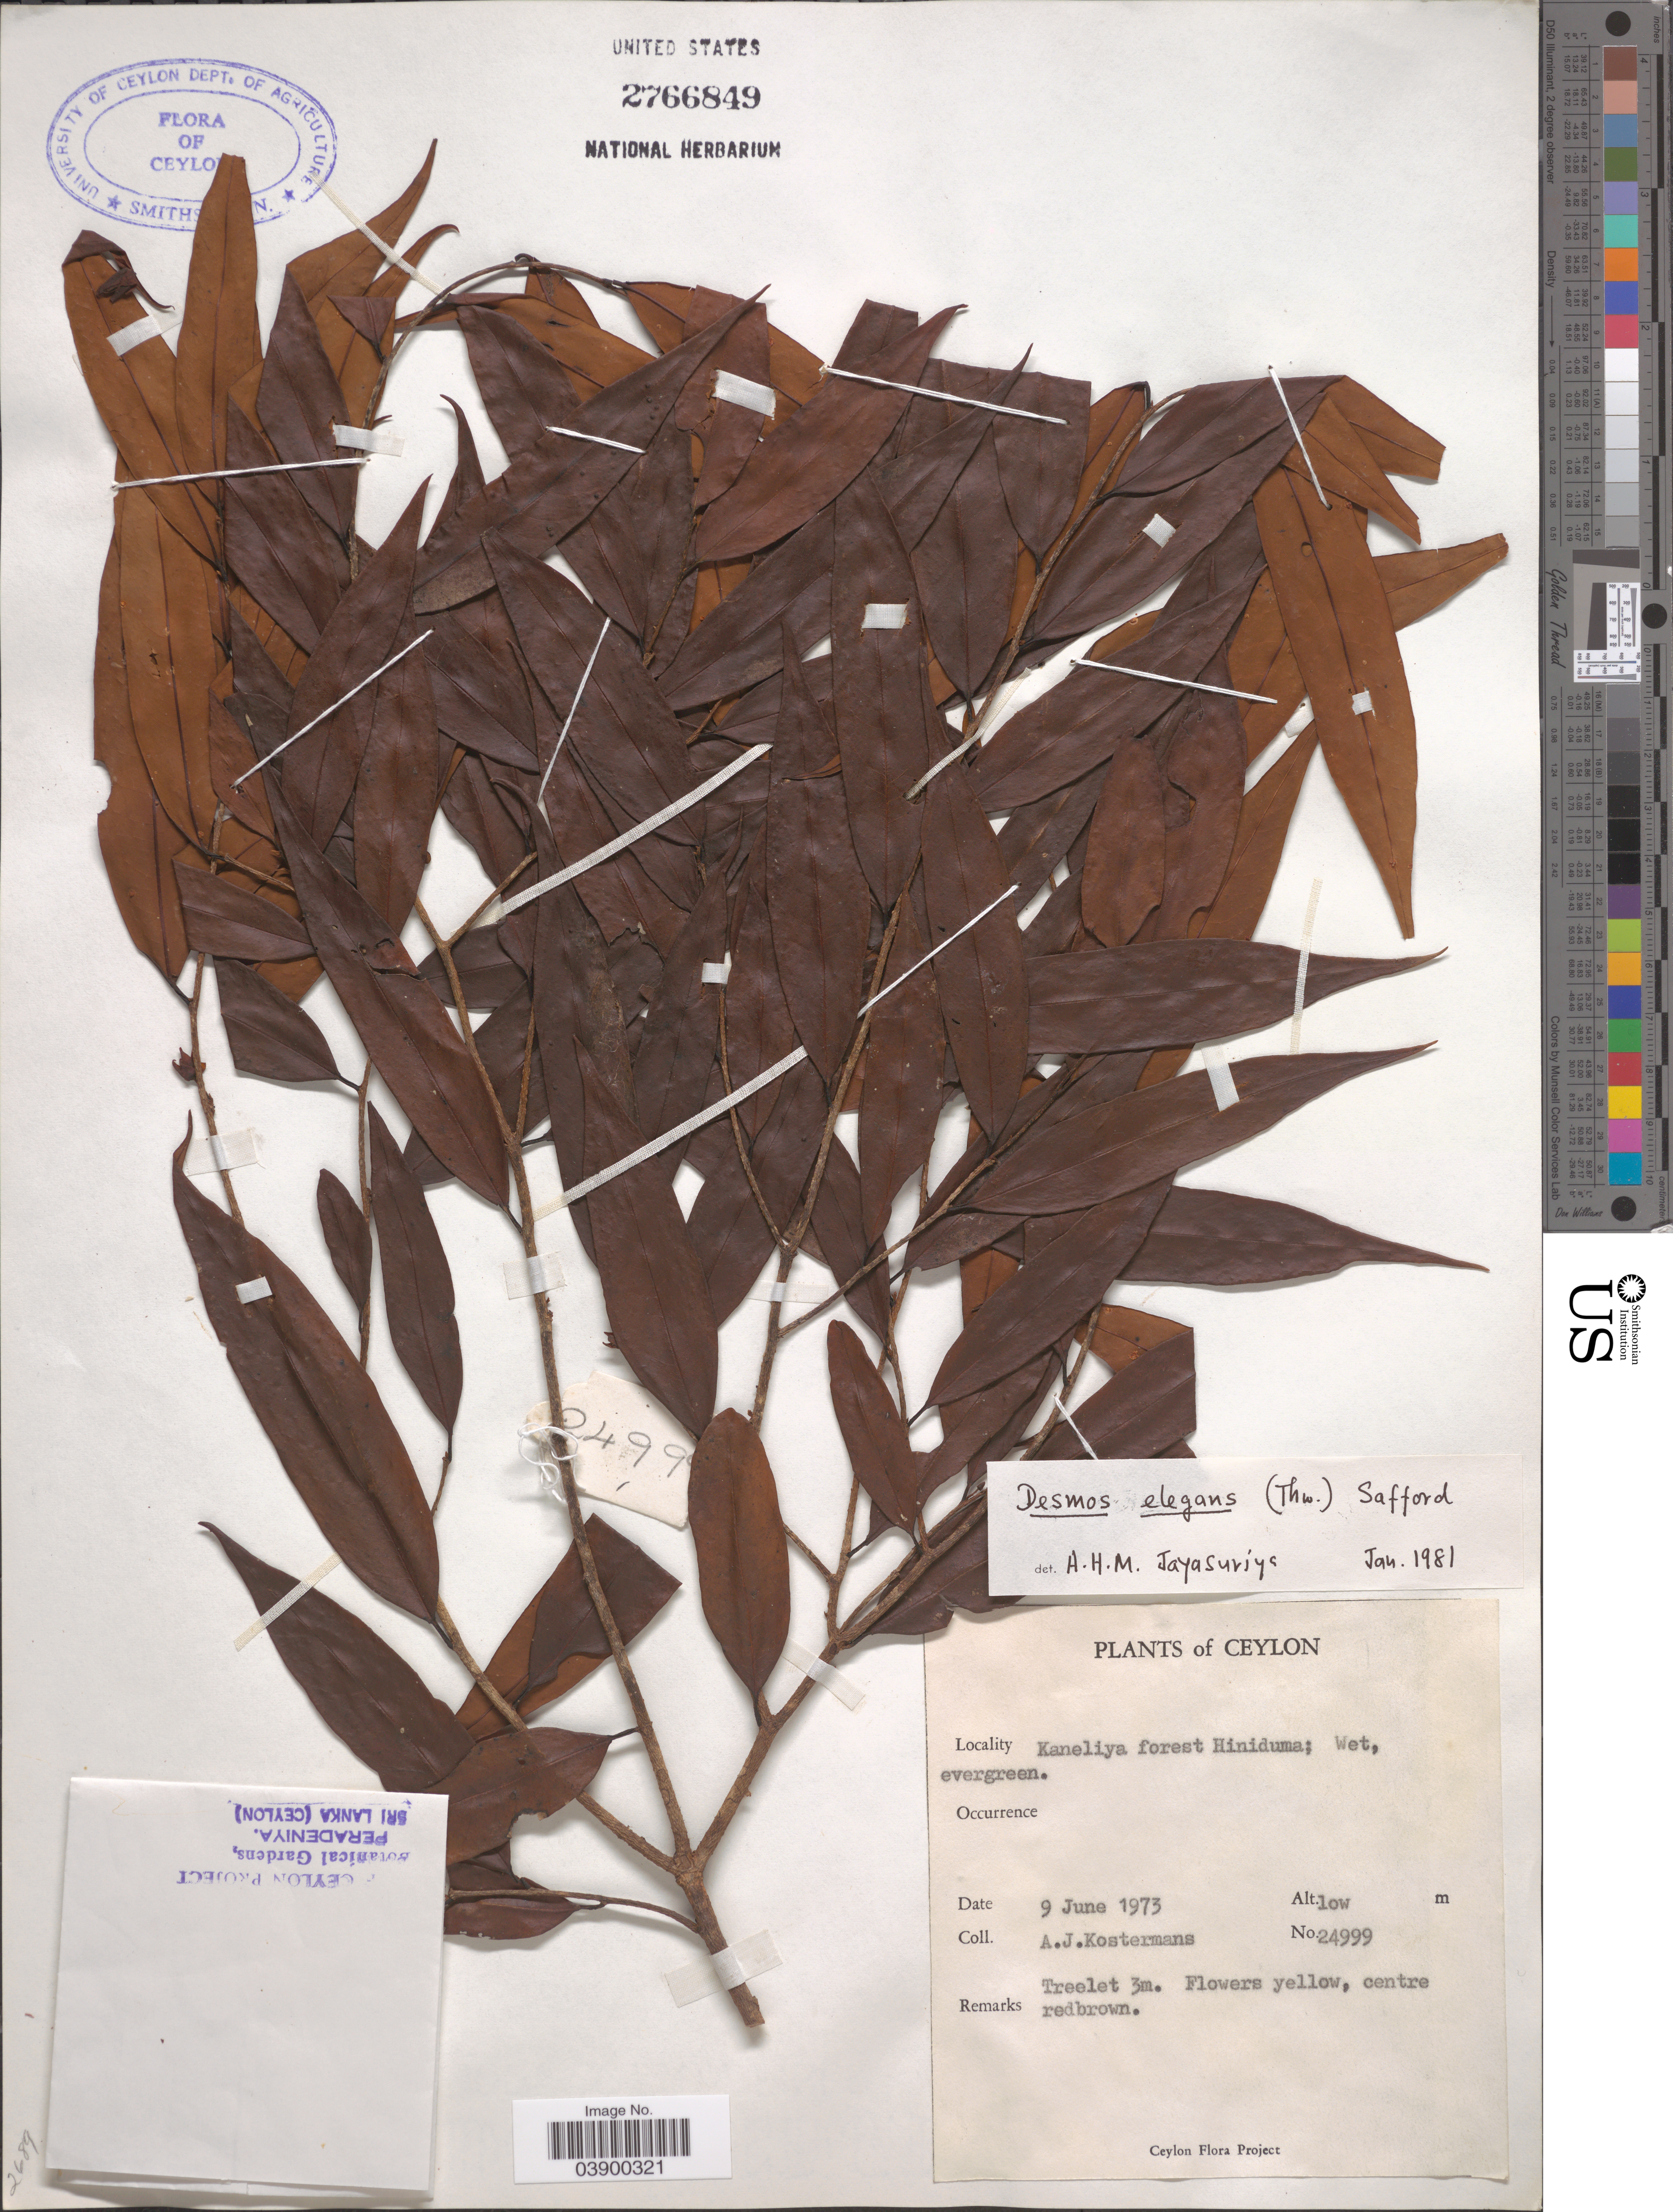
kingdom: Plantae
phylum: Tracheophyta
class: Magnoliopsida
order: Magnoliales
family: Annonaceae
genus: Desmos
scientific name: Desmos elegans Elmer, nom. illeg.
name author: Elmer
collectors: A. J. G. Kostermans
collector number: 24999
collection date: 1973-06-09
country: Sri Lanka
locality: Ceylon. Kaneliya forest Hiniduma.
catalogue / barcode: US 2766849